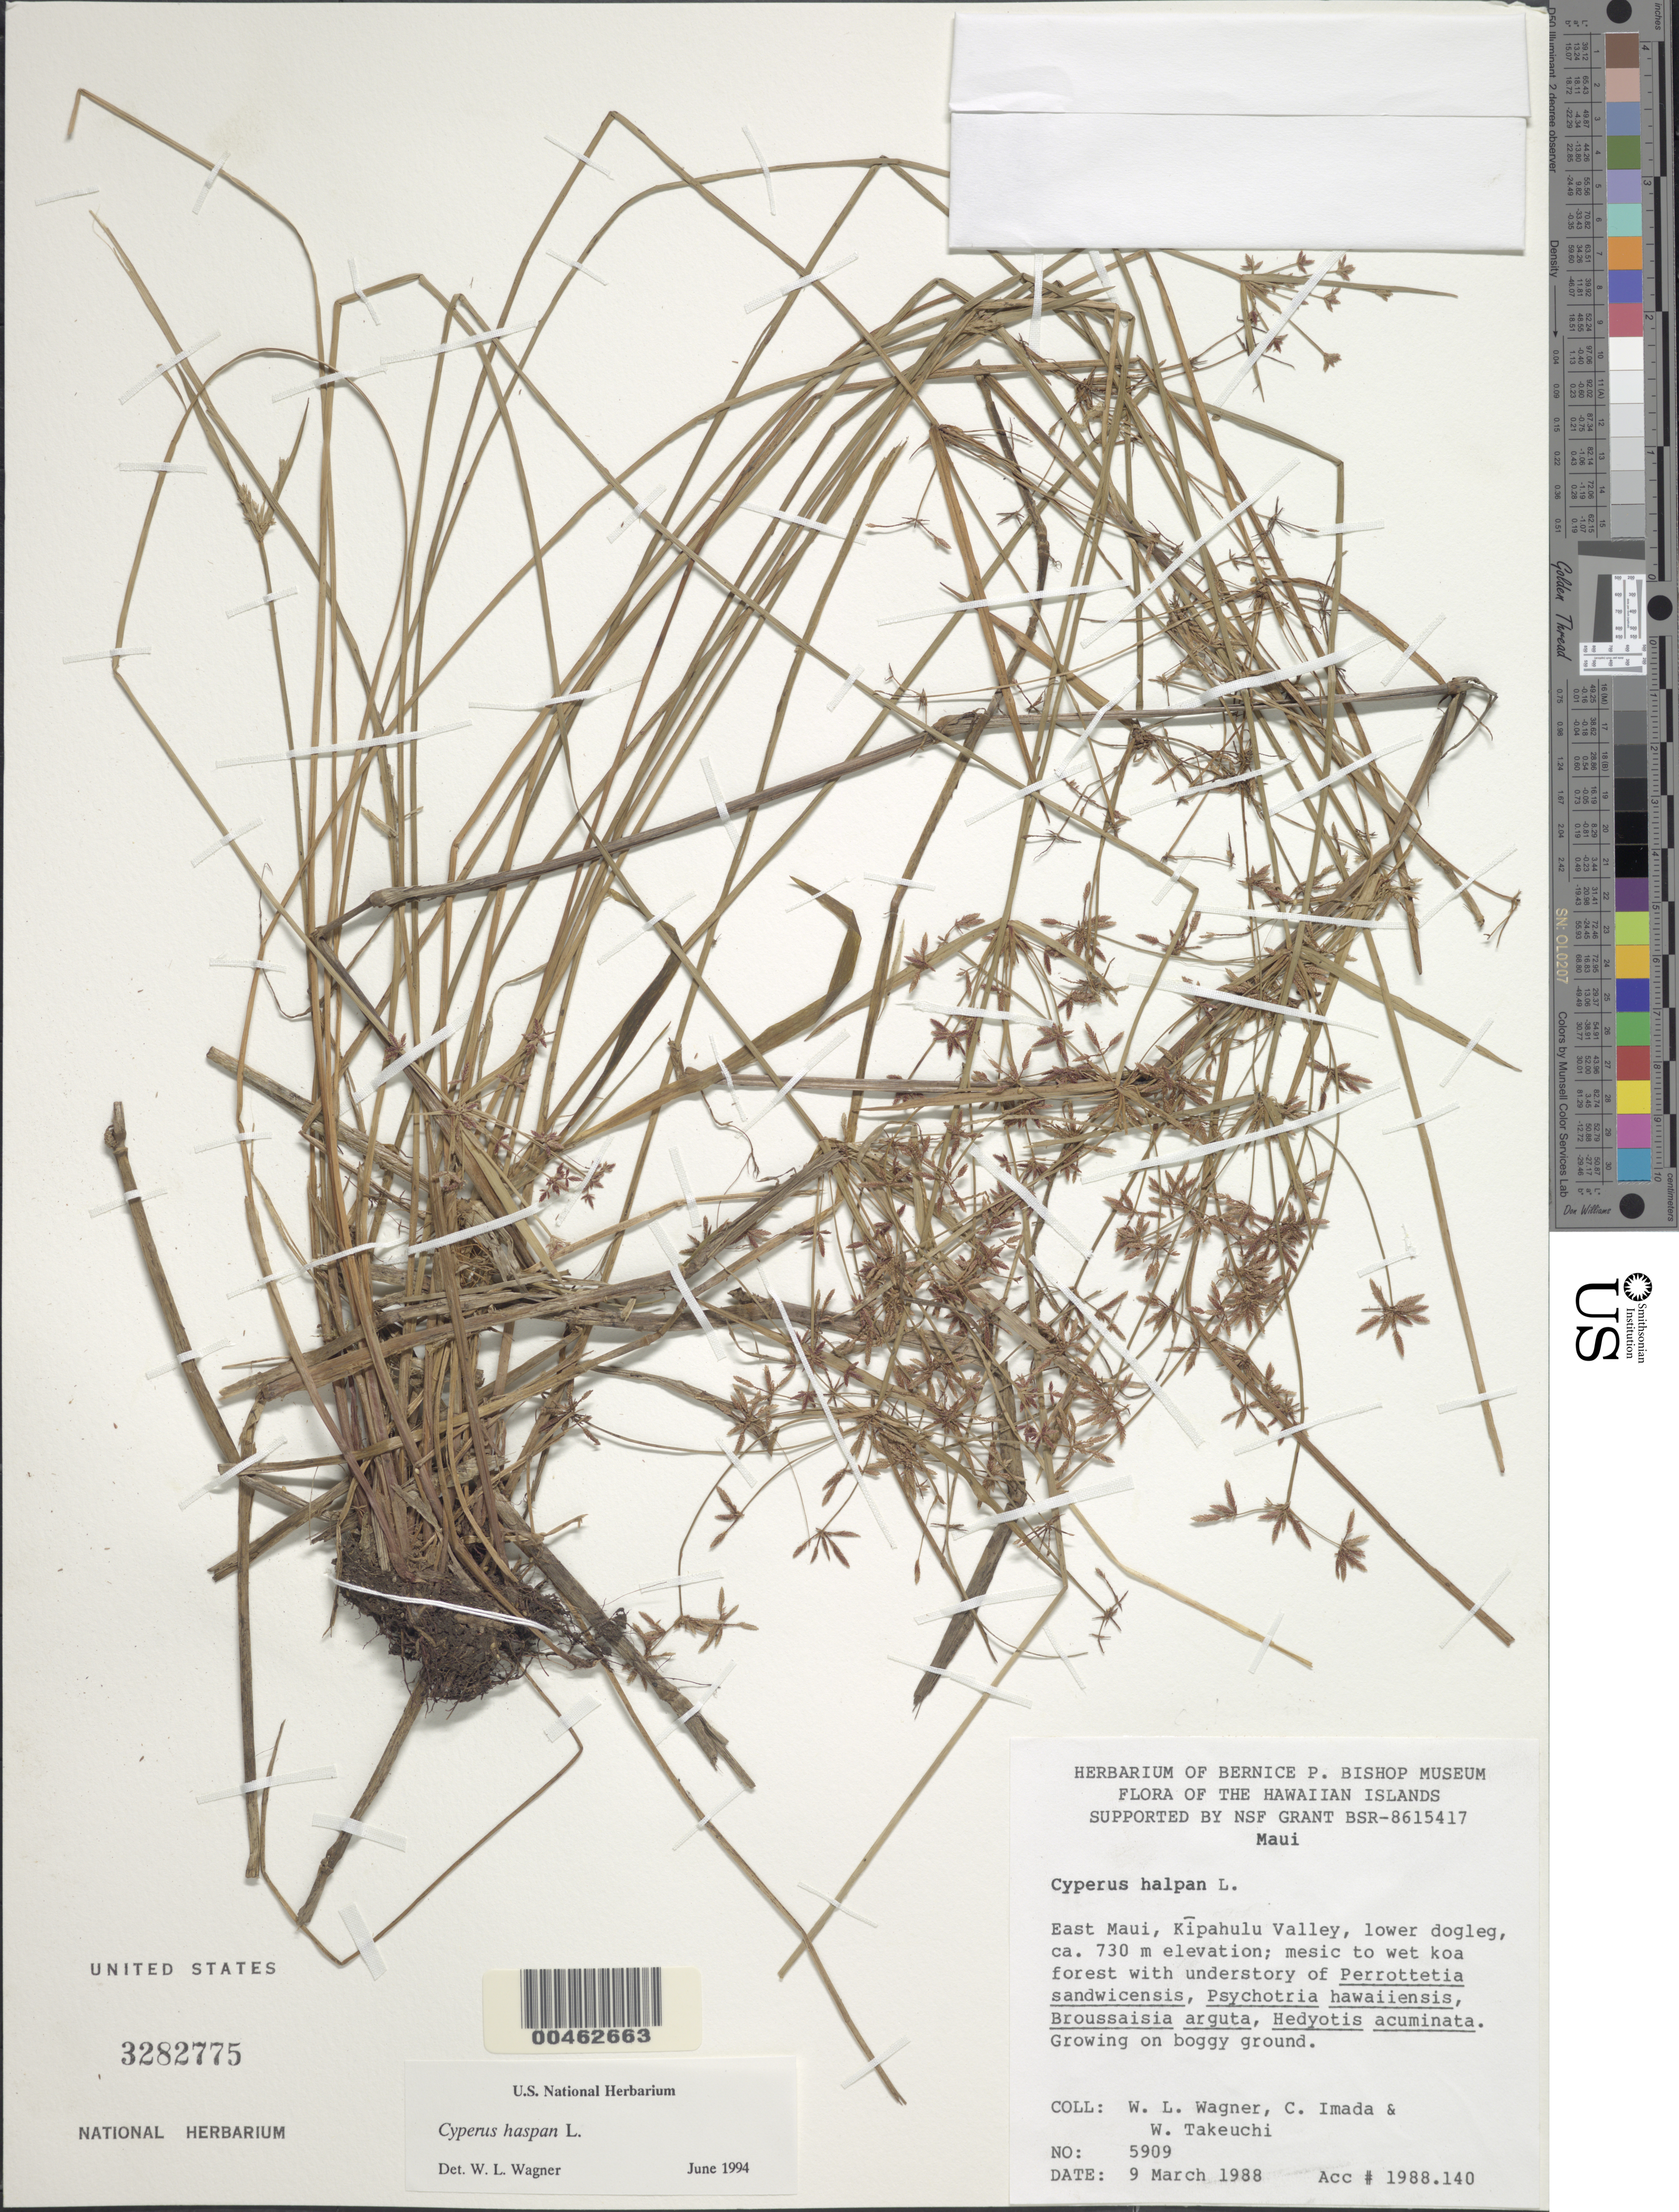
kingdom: Plantae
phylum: Tracheophyta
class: Liliopsida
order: Poales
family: Cyperaceae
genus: Cyperus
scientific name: Cyperus haspan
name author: L.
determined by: Wagner, W. L., (BOT), Smithsonian Institution - National Museum of Natural History (UNITED STATES)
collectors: W. L. Wagner, C. Imada & W. N. Takeuchi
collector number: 5909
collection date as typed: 9 Mar 1988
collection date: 1988-03-09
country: United States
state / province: Hawaii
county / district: Maui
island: Maui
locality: E Maui, Kipahulu Valley, lower dogleg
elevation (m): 730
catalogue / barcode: US 3282775